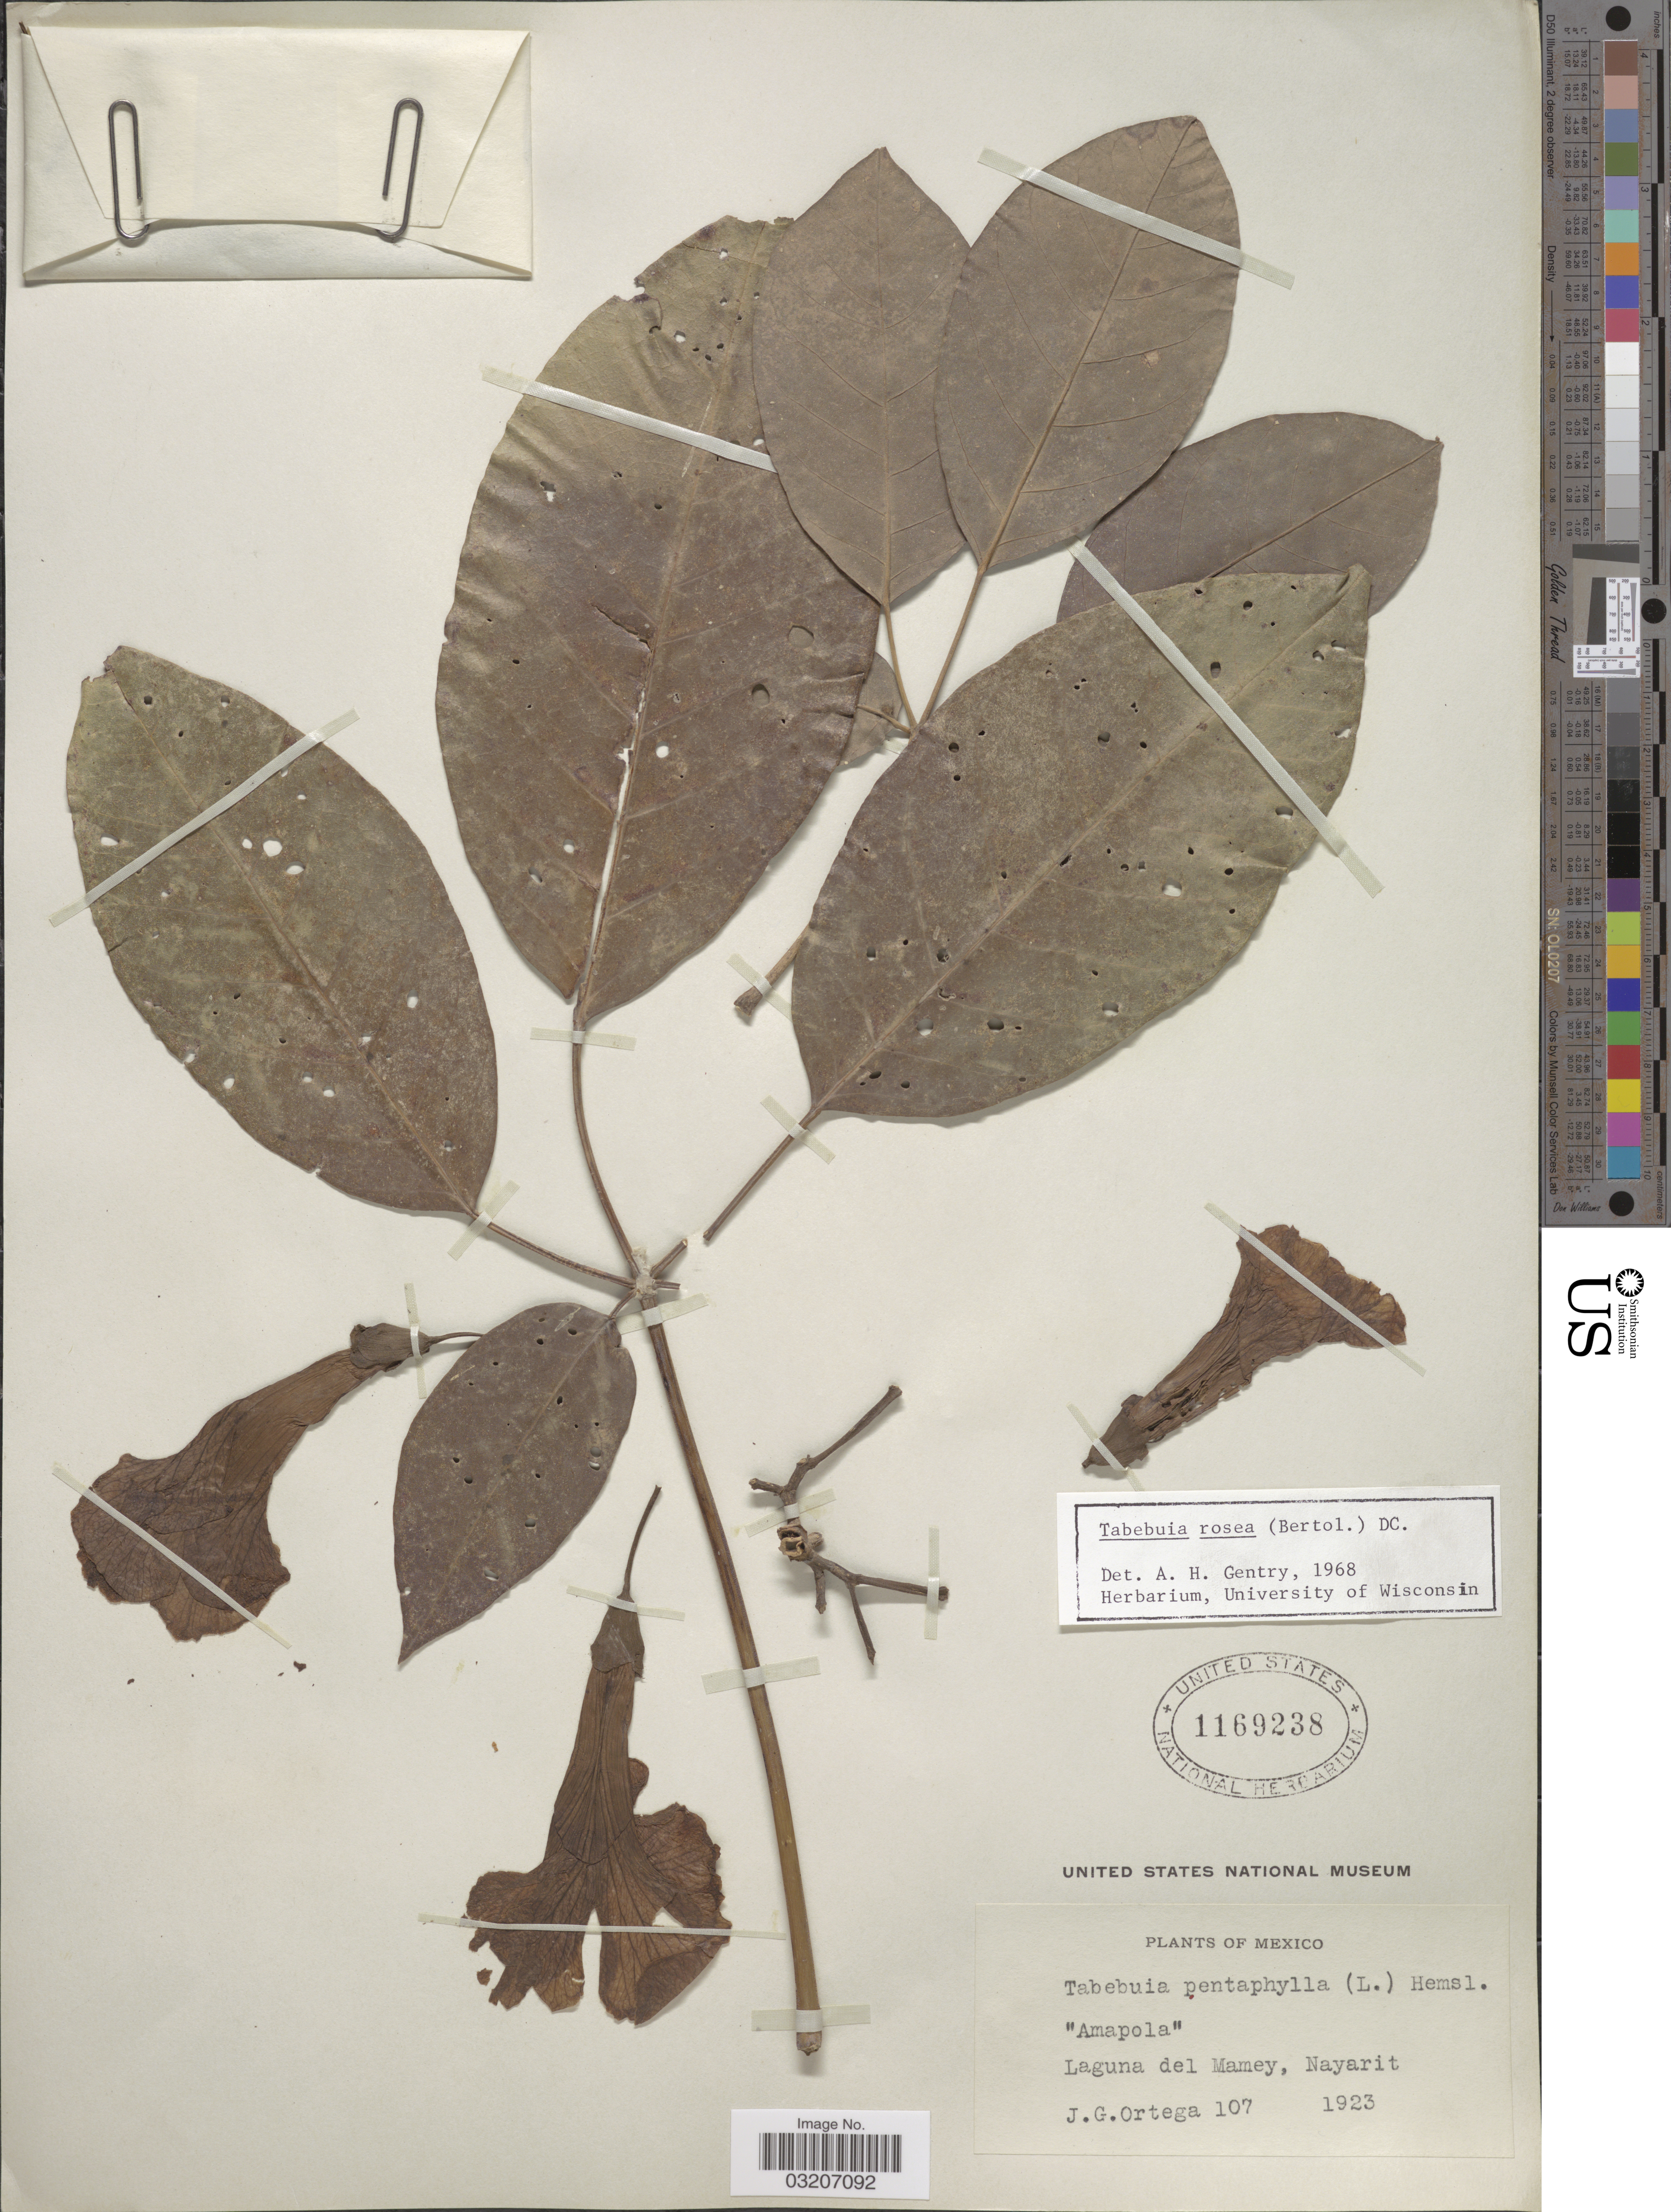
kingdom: Plantae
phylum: Tracheophyta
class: Magnoliopsida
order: Lamiales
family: Bignoniaceae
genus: Tabebuia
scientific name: Tabebuia rosea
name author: (Bertol.) DC.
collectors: J. Ortega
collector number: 107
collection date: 1923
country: Mexico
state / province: Nayarit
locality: Laguna del Mamey.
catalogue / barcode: US 1169238